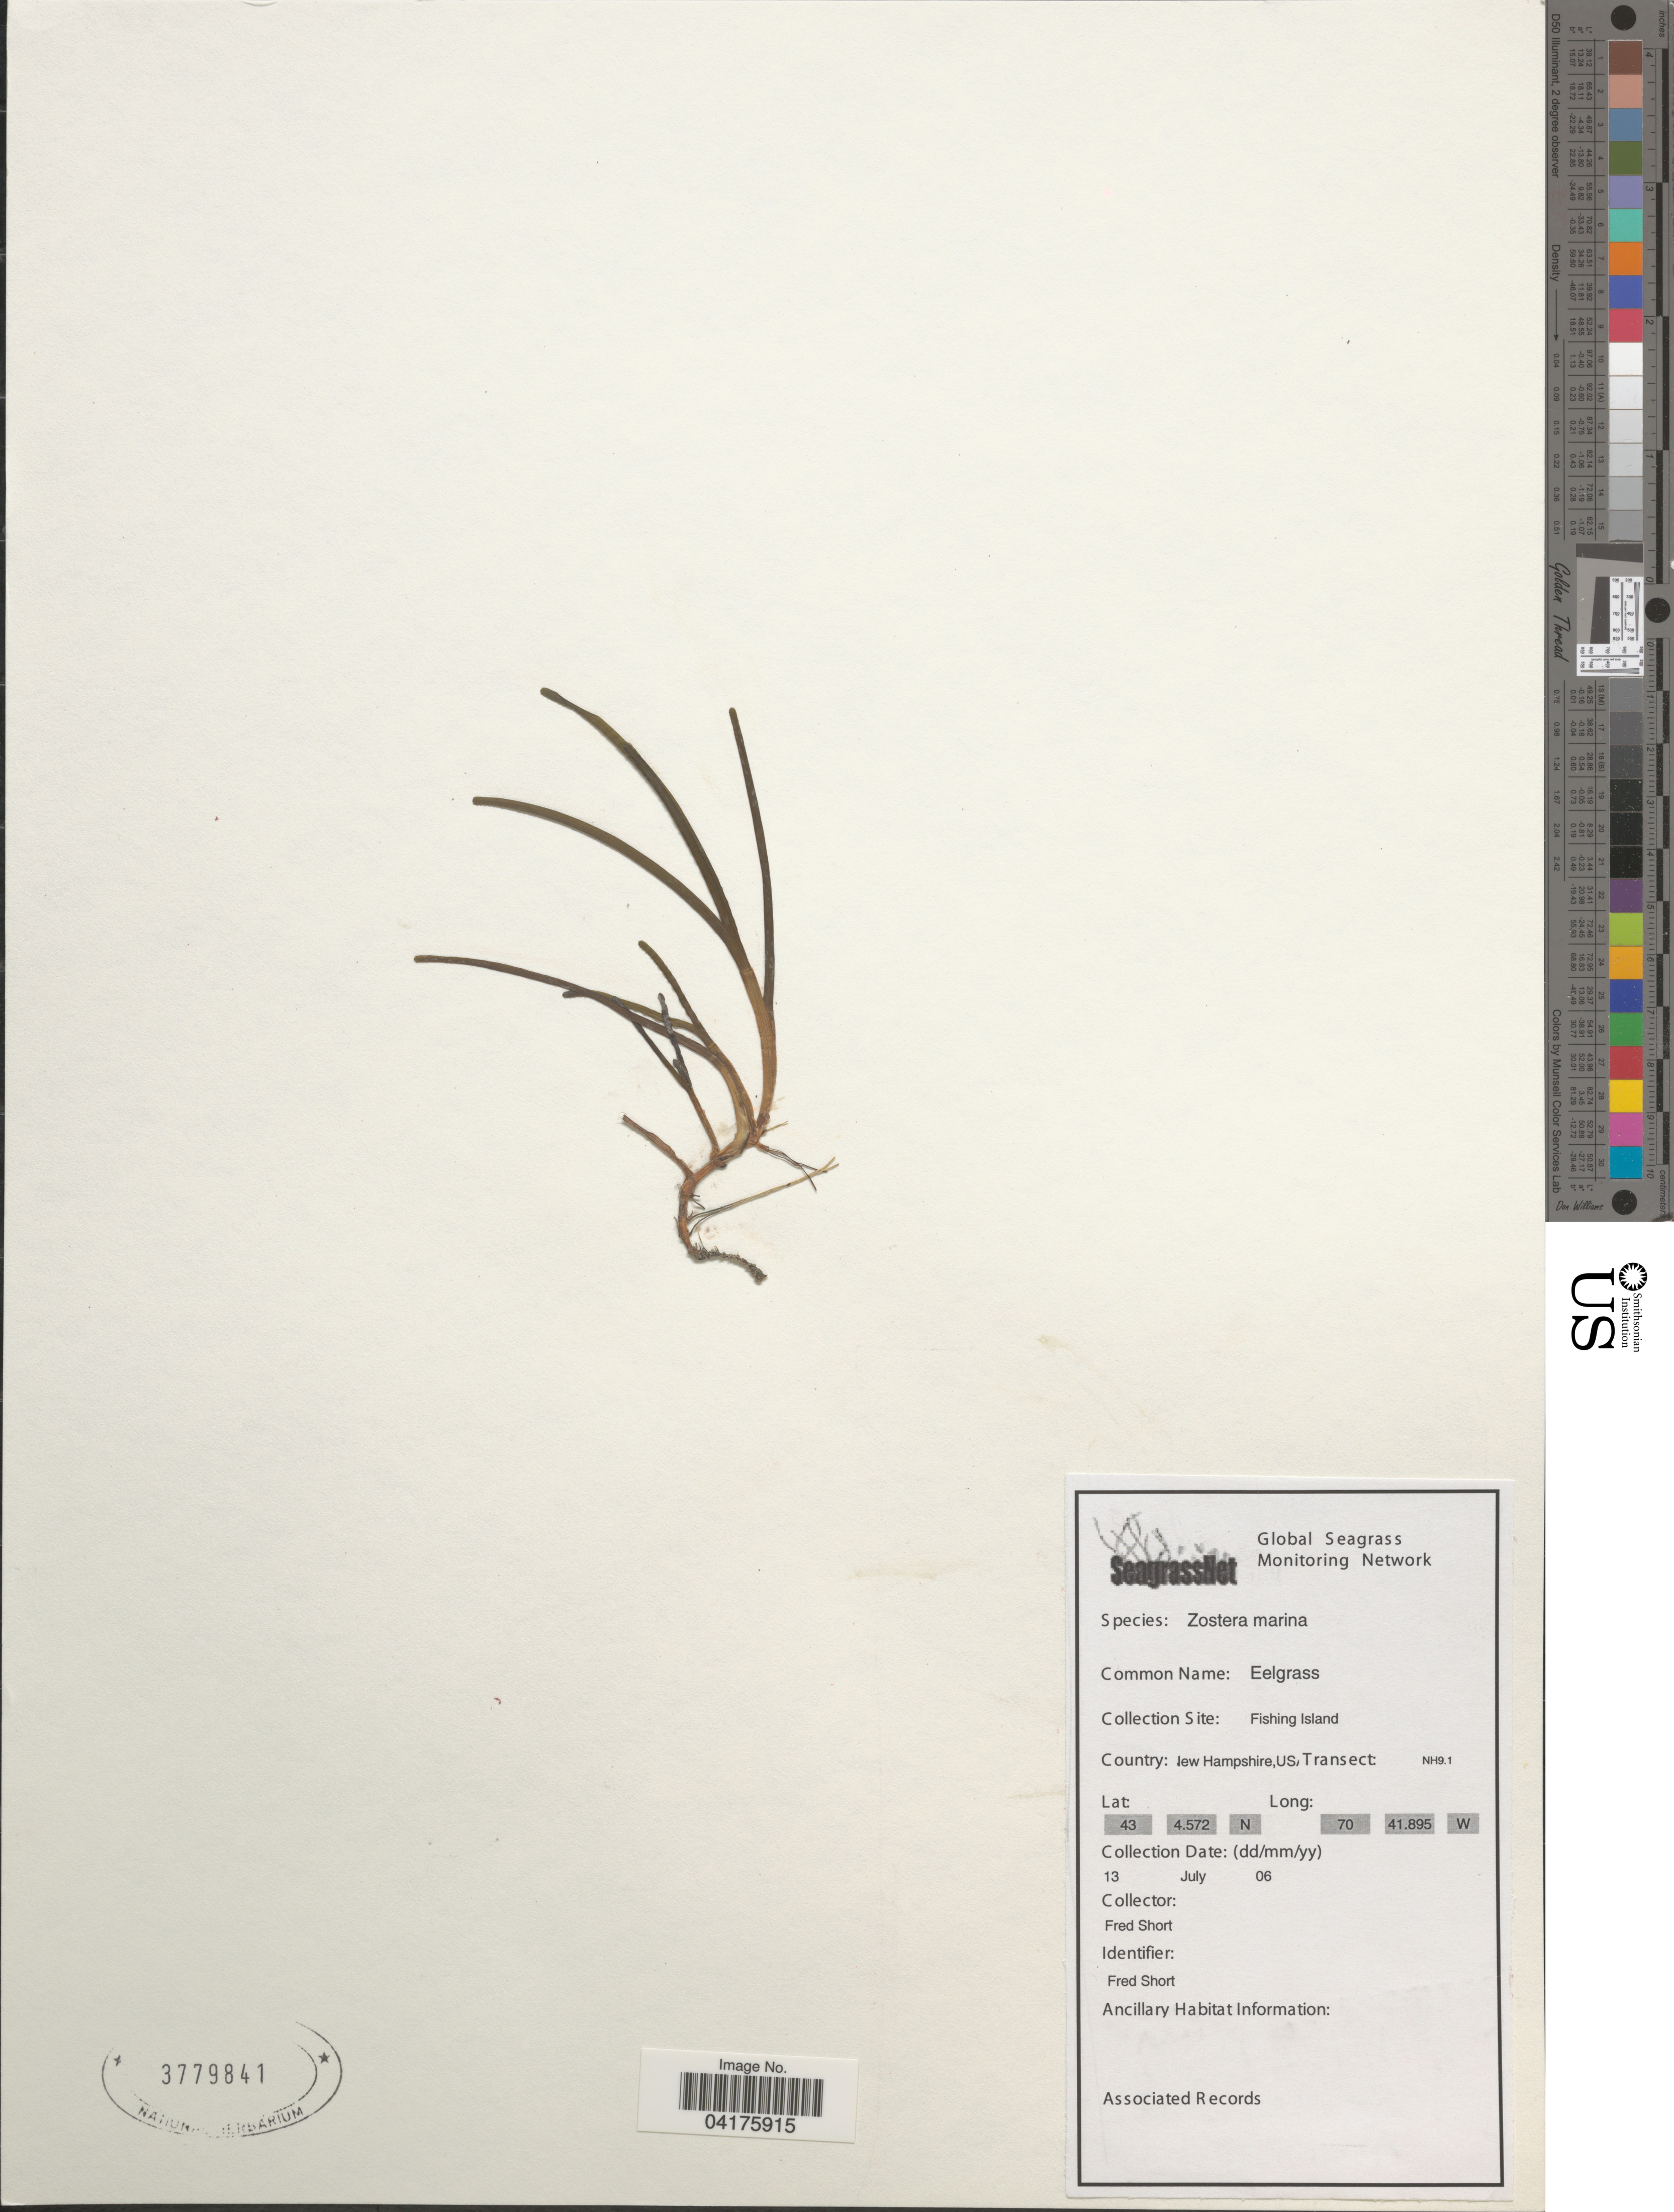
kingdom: Plantae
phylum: Tracheophyta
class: Liliopsida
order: Alismatales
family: Zosteraceae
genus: Zostera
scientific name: Zostera marina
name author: L.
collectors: F. Short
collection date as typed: Transcribed d/m/y: 13/7/6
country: United States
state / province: New Hampshire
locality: Transect NH9.1. Fishing Island.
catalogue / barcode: US 3779841